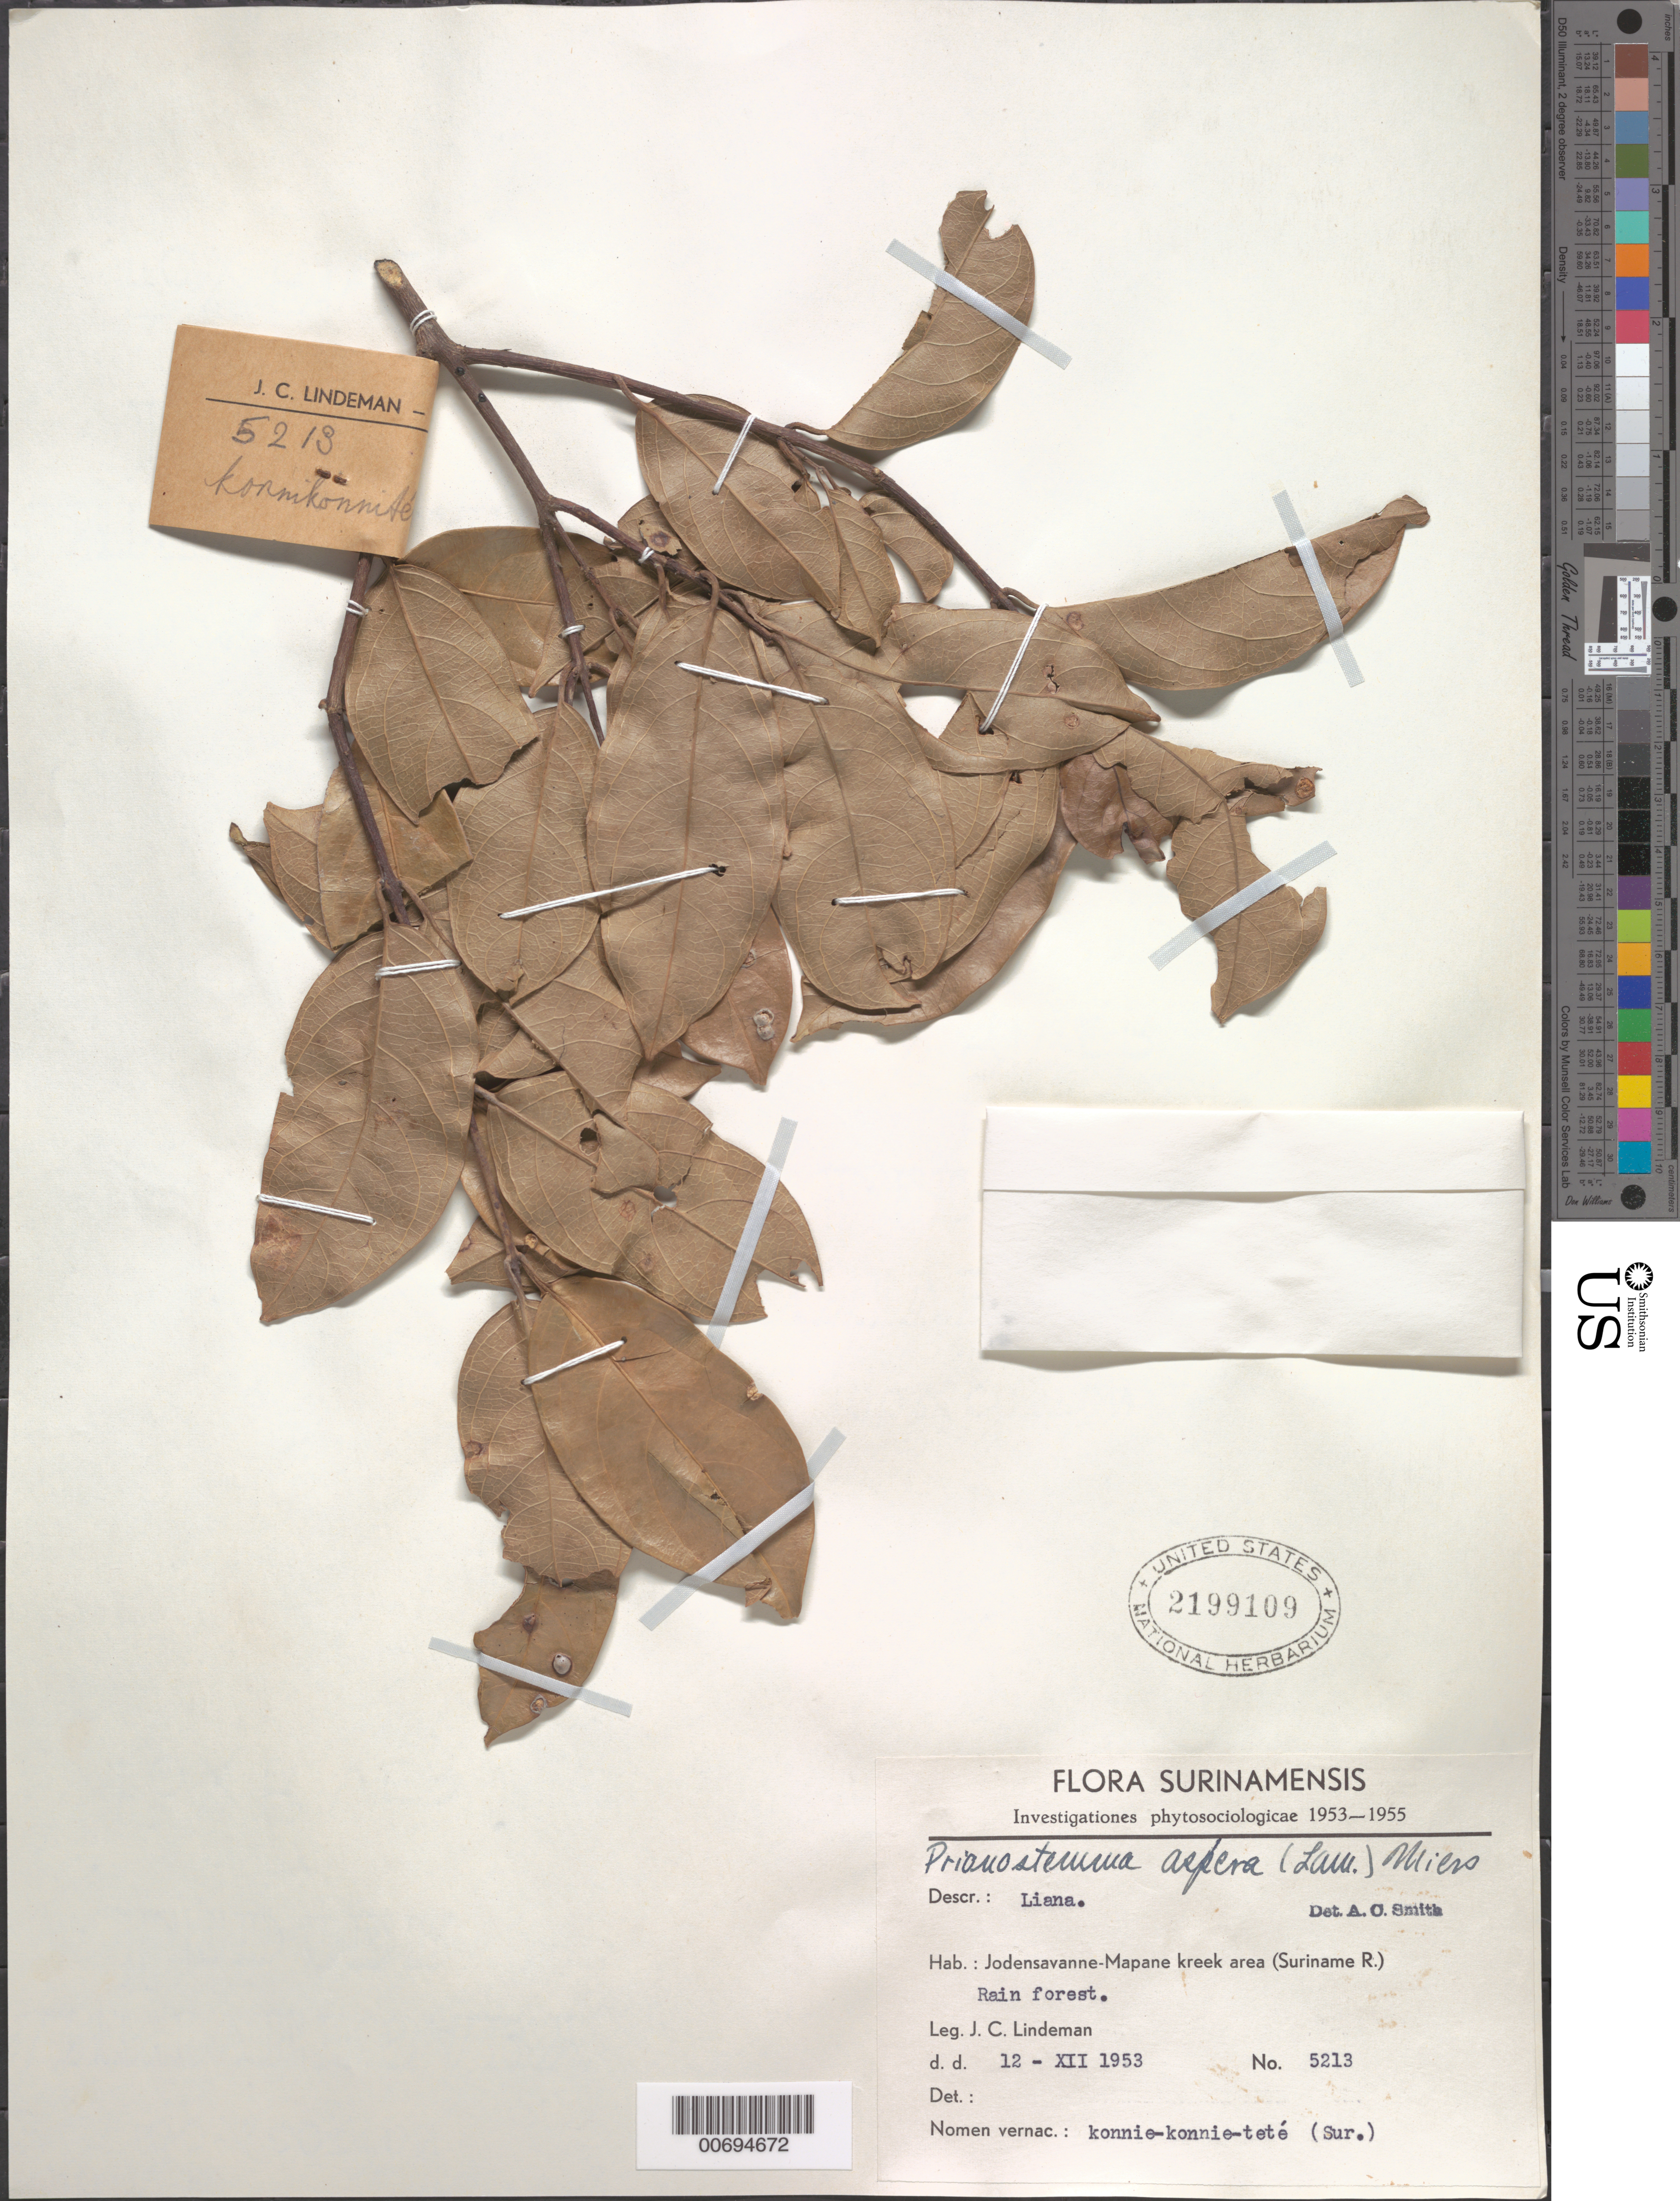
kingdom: Plantae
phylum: Tracheophyta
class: Magnoliopsida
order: Celastrales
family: Celastraceae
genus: Prionostemma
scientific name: Prionostemma aspera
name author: (Lam.) Miers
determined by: Smith, A. C.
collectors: J. C. Lindeman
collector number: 5213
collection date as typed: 12-Dec-53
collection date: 1953-12-12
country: Suriname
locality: Jodensavanne-Mapane kreek area (Suriname River)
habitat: Rainforest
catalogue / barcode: US 2199109